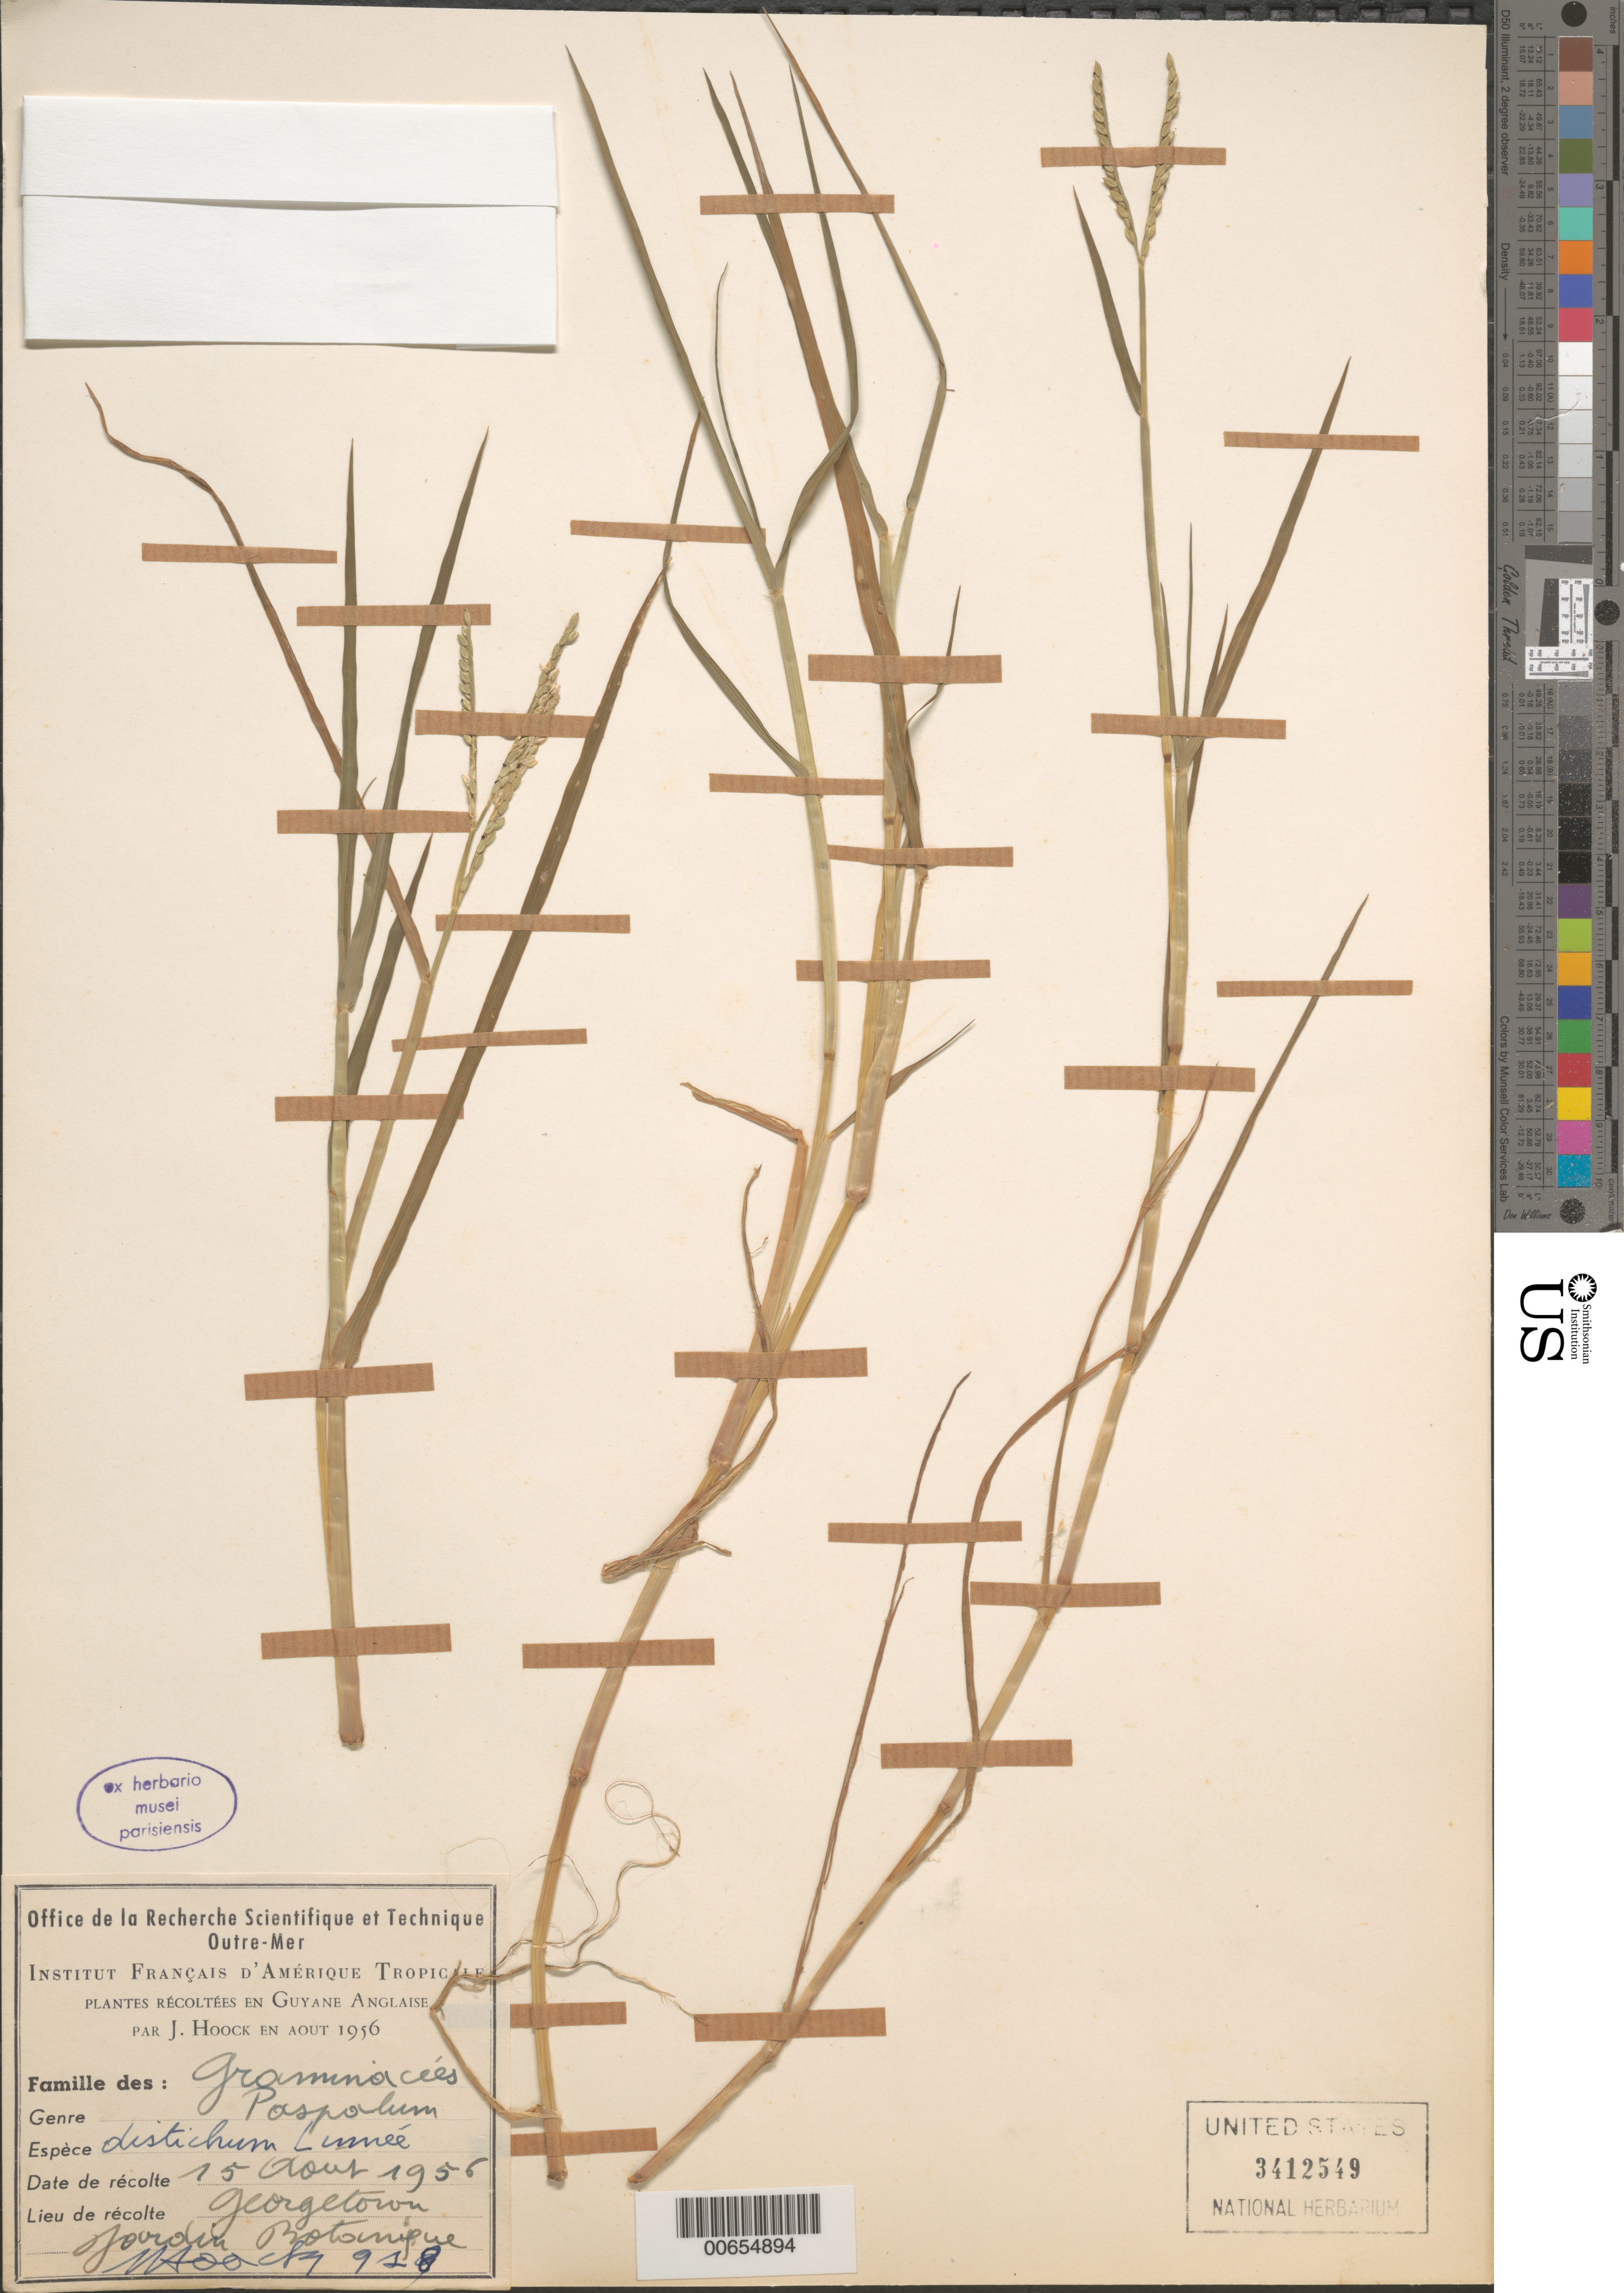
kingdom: Plantae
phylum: Tracheophyta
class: Liliopsida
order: Poales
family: Poaceae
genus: Paspalum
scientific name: Paspalum distichum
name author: L.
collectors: J. Hoock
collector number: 918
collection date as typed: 15-Aug-56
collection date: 1956-08-15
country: Guyana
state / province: Demerara-Mahaica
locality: Georgetown, Jardin Botanique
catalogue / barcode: US 3412549